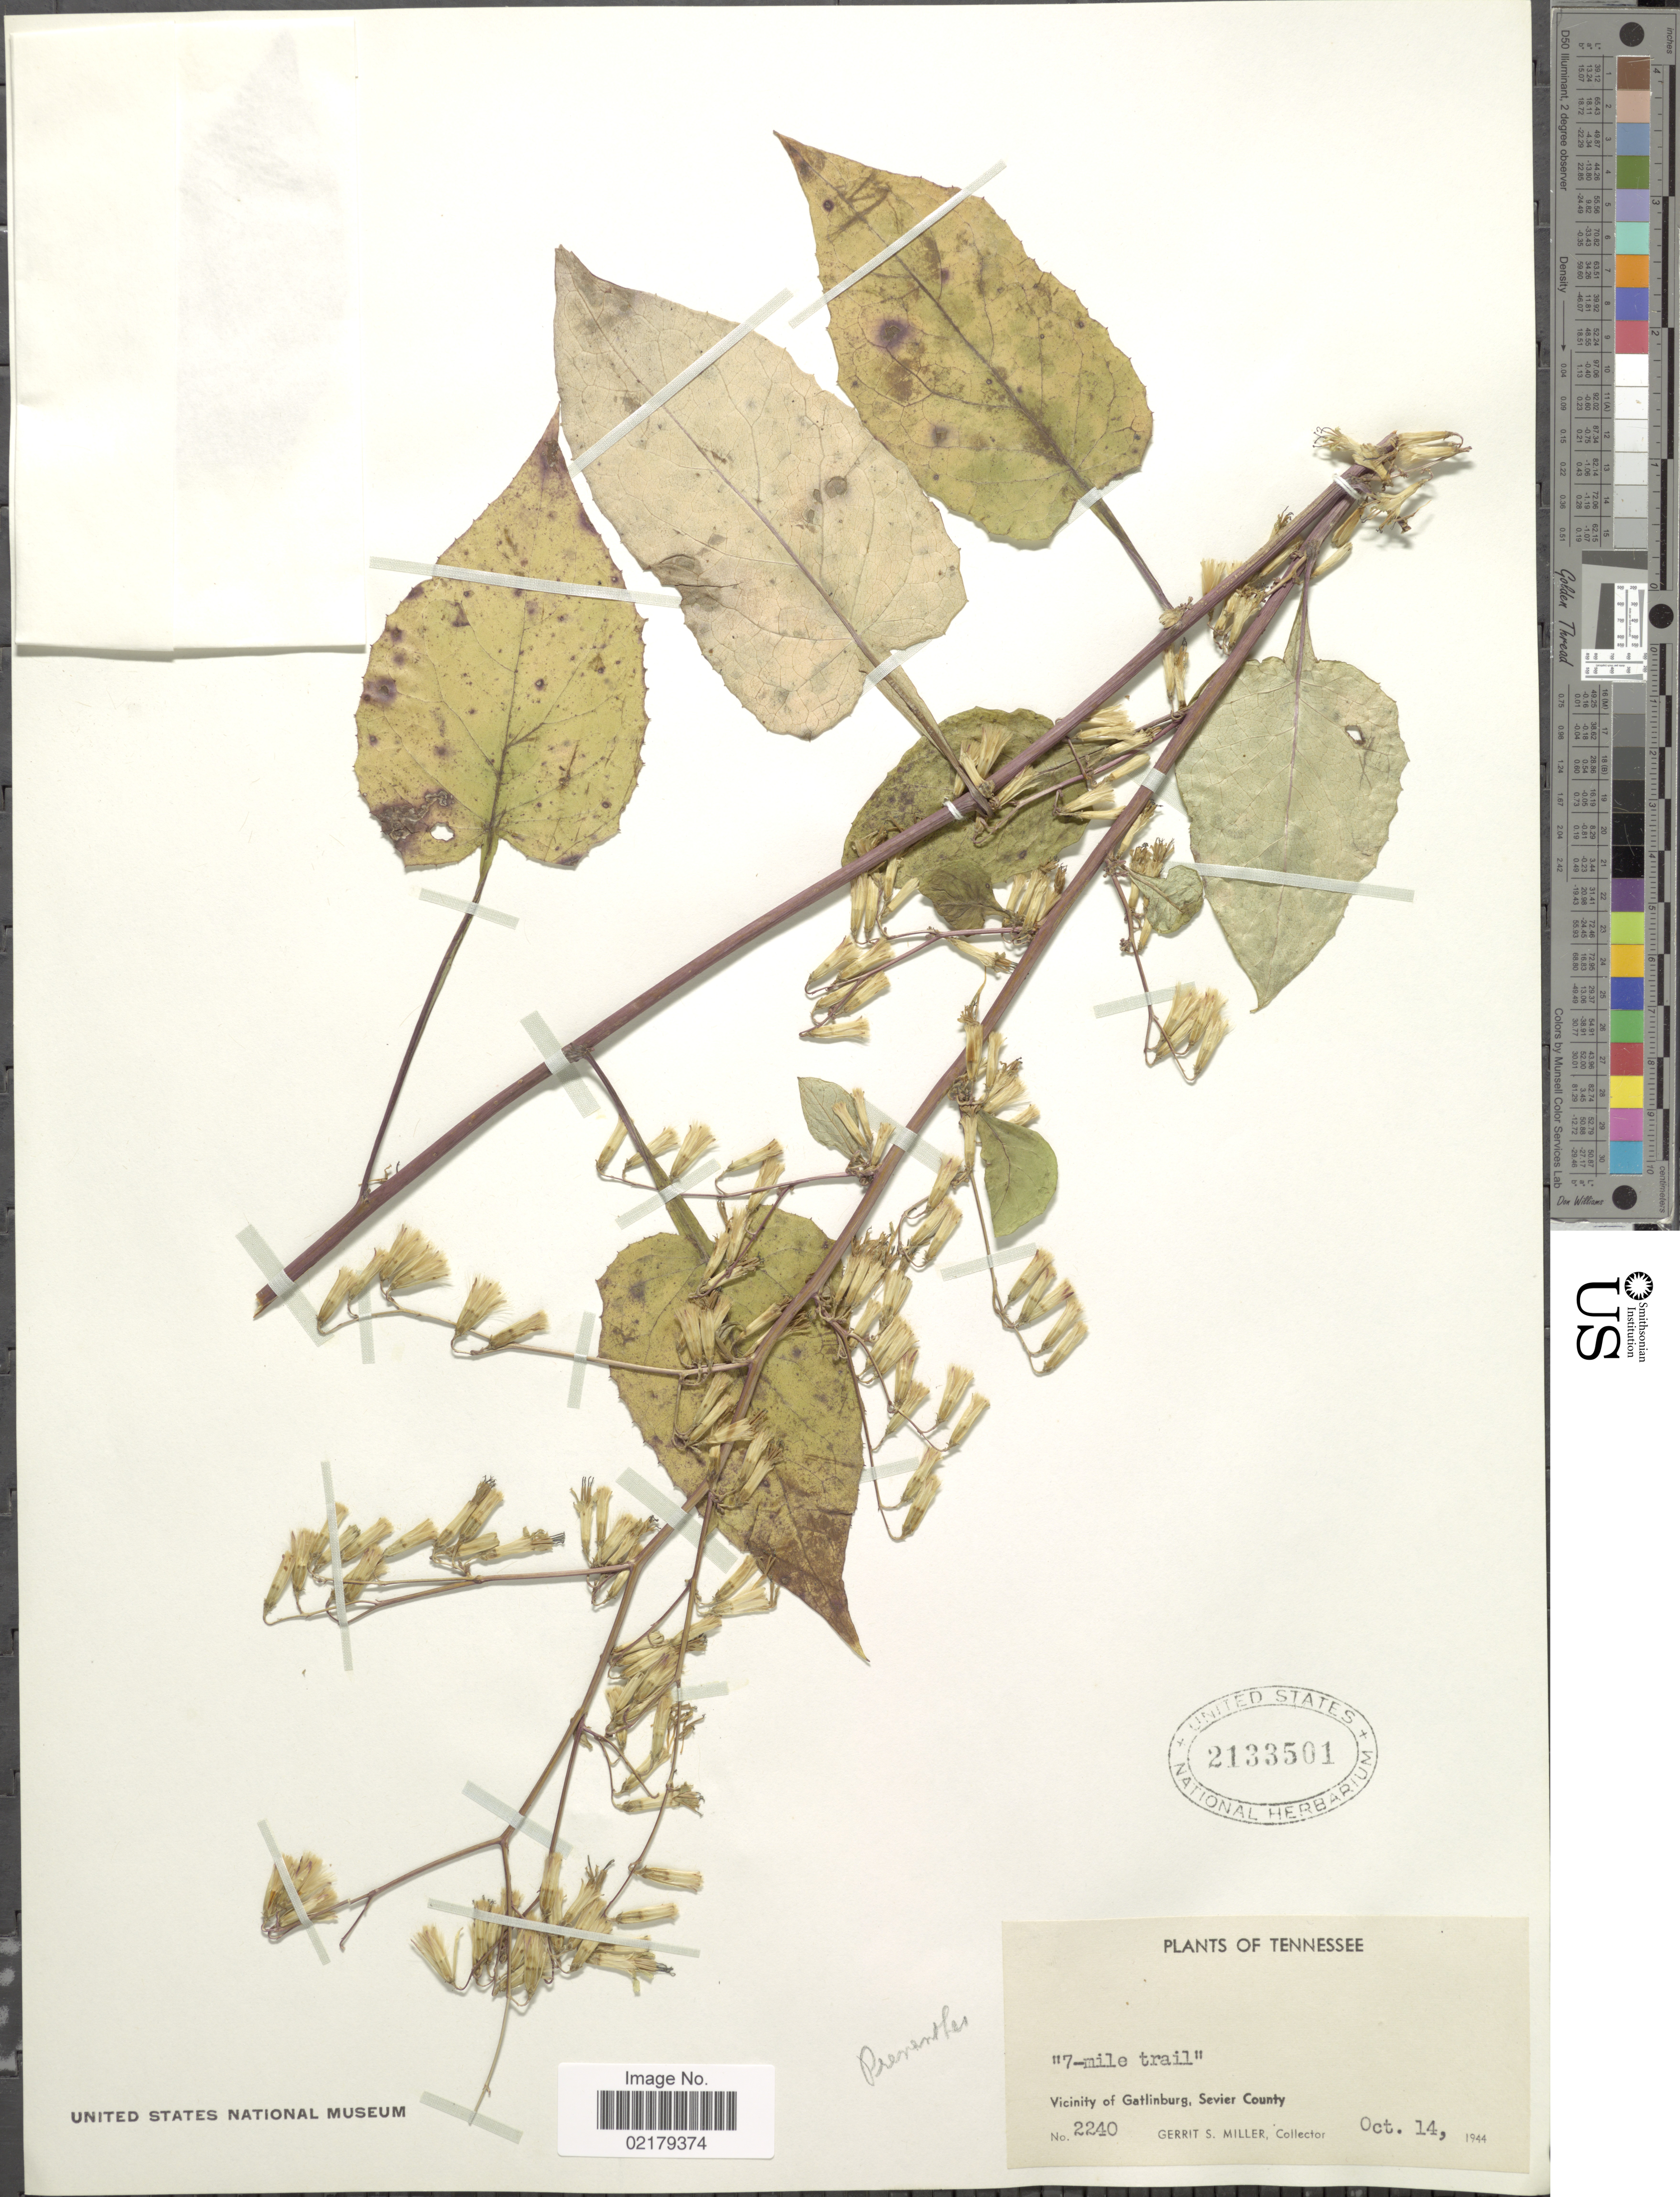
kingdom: Plantae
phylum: Tracheophyta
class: Magnoliopsida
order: Asterales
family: Asteraceae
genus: Prenanthes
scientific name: Prenanthes sp.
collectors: G. S. Miller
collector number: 2240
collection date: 1944-10-14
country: United States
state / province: Tennessee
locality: '7-mile trail' Vicinity of Gatlinburg, Sevier County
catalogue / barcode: US 2133501